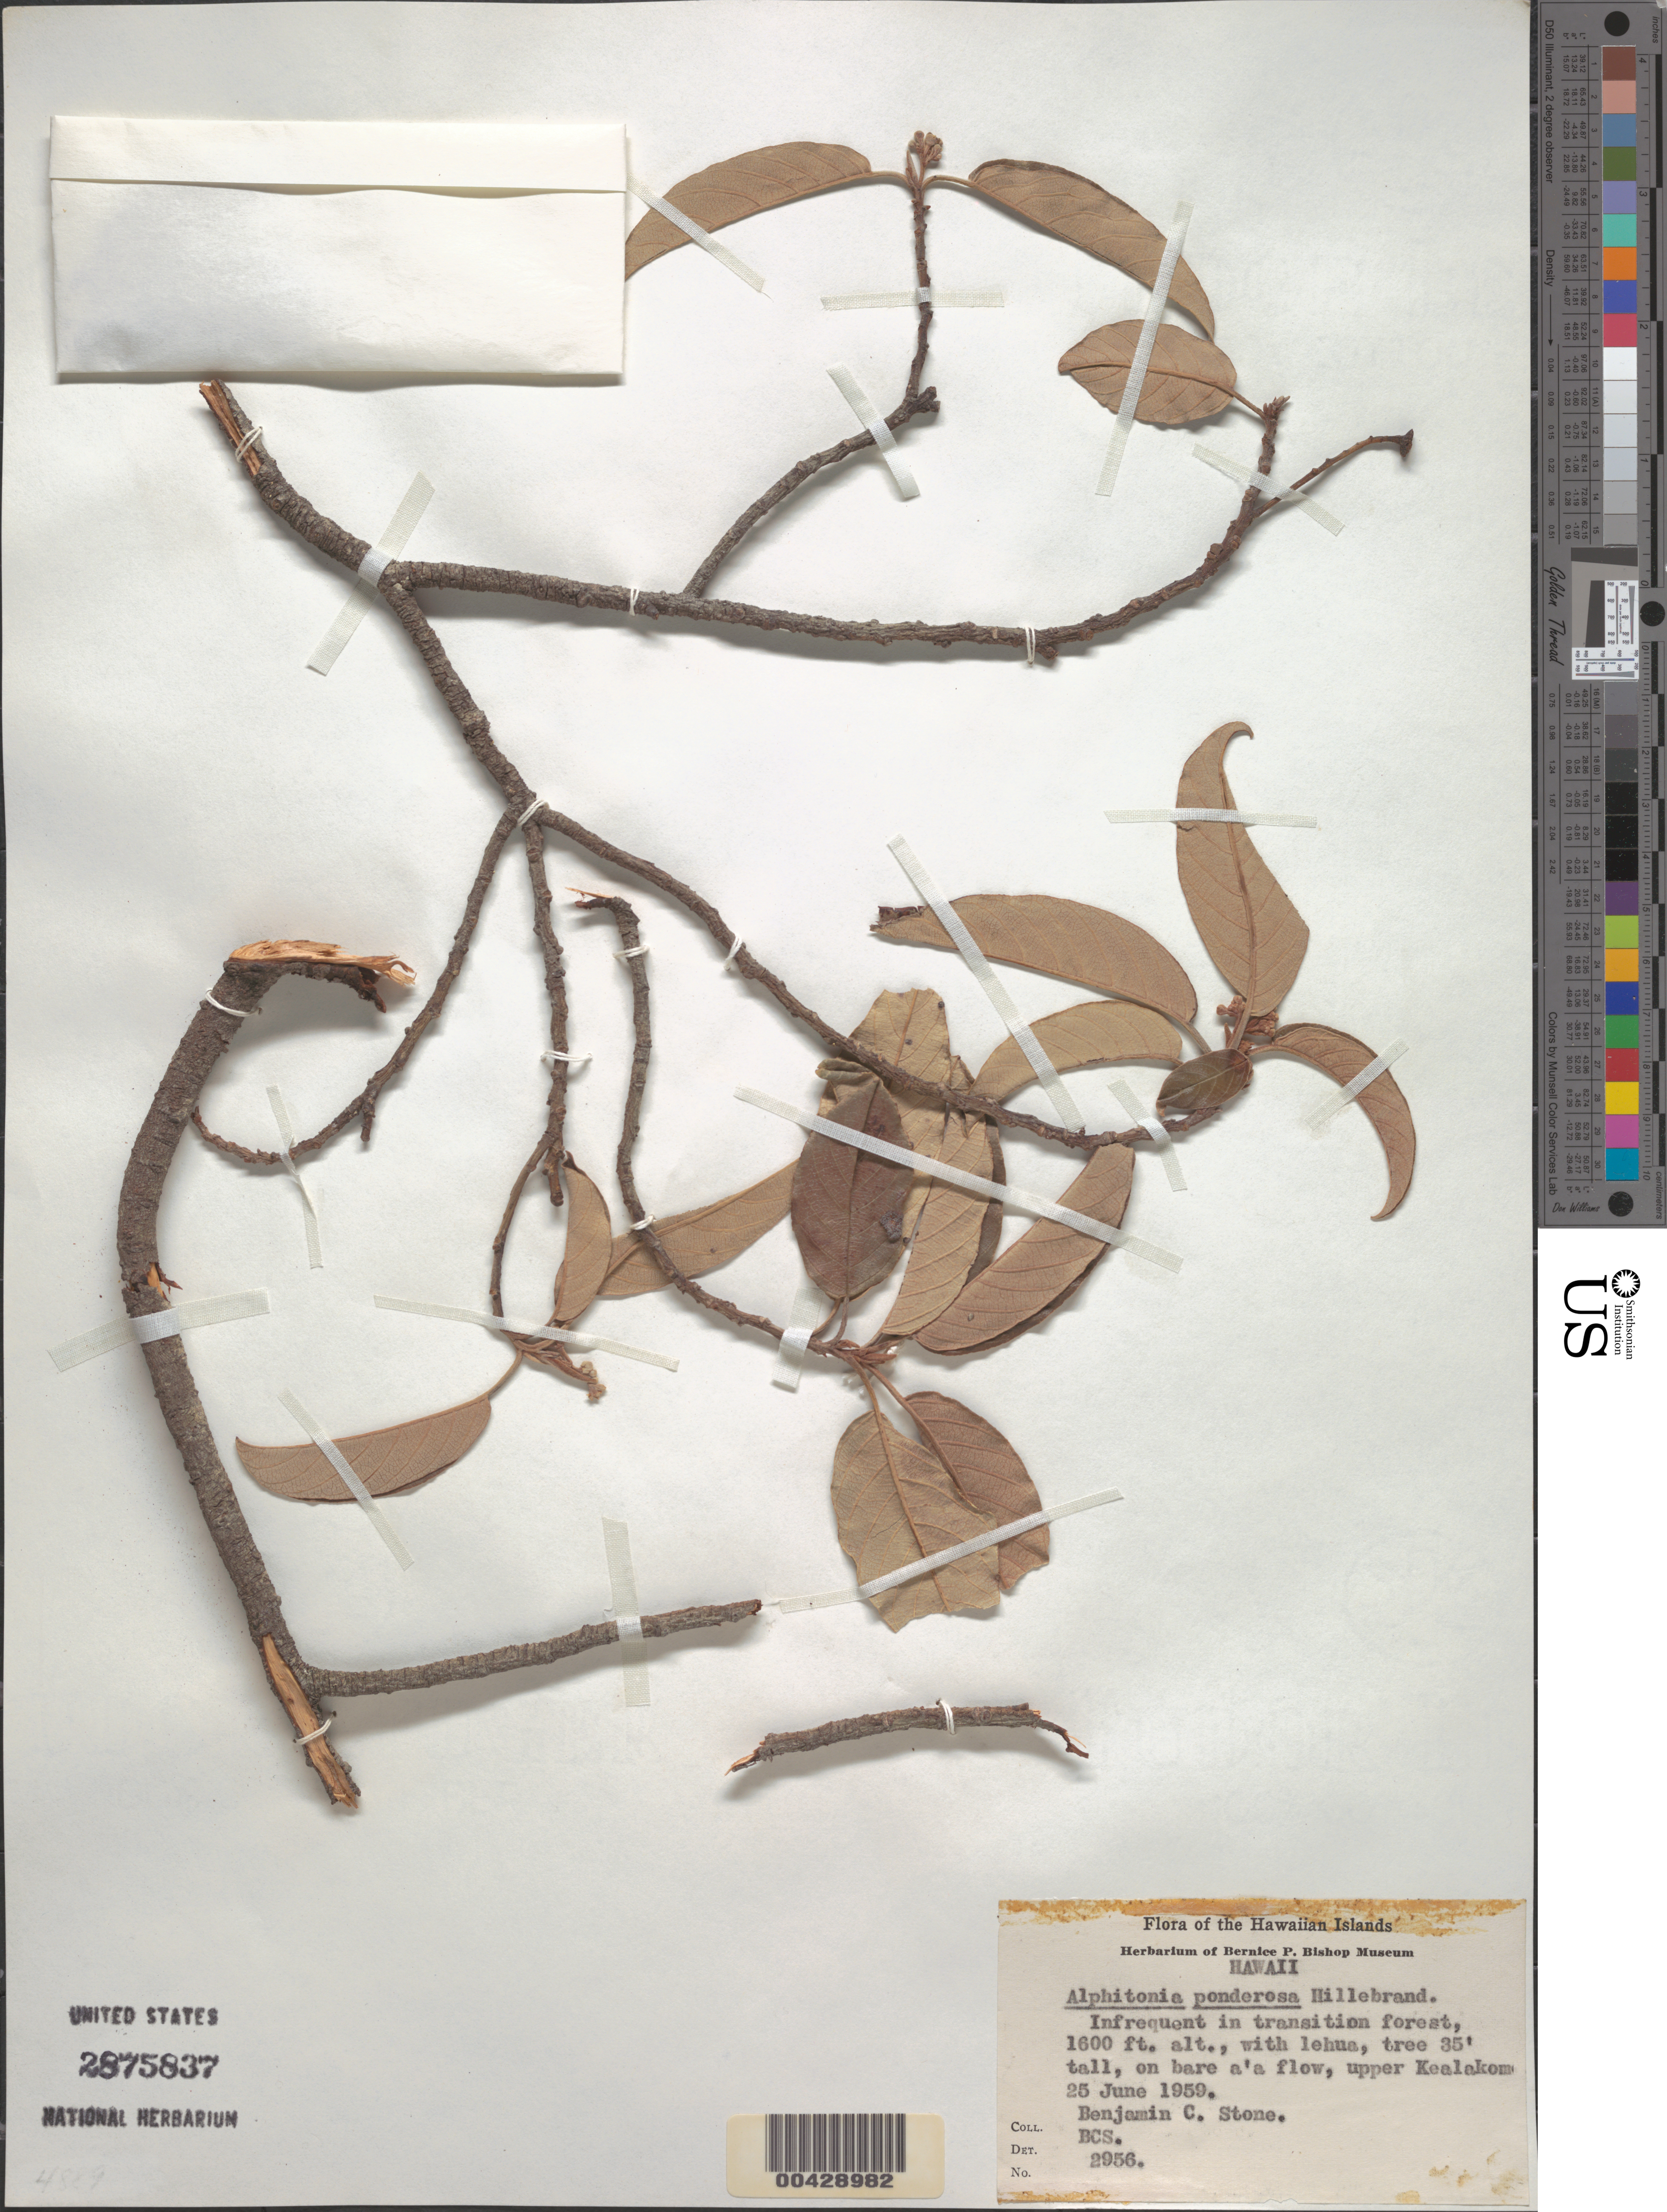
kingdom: Plantae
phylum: Tracheophyta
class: Magnoliopsida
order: Rosales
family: Rhamnaceae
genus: Alphitonia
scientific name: Alphitonia ponderosa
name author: Hillebr.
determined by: Stone, Benjamin C.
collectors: B. C. Stone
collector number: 2956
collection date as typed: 25 Jun 1959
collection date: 1959-06-25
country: United States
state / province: Hawaii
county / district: Hawaii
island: Hawaii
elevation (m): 488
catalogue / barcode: US 2875837